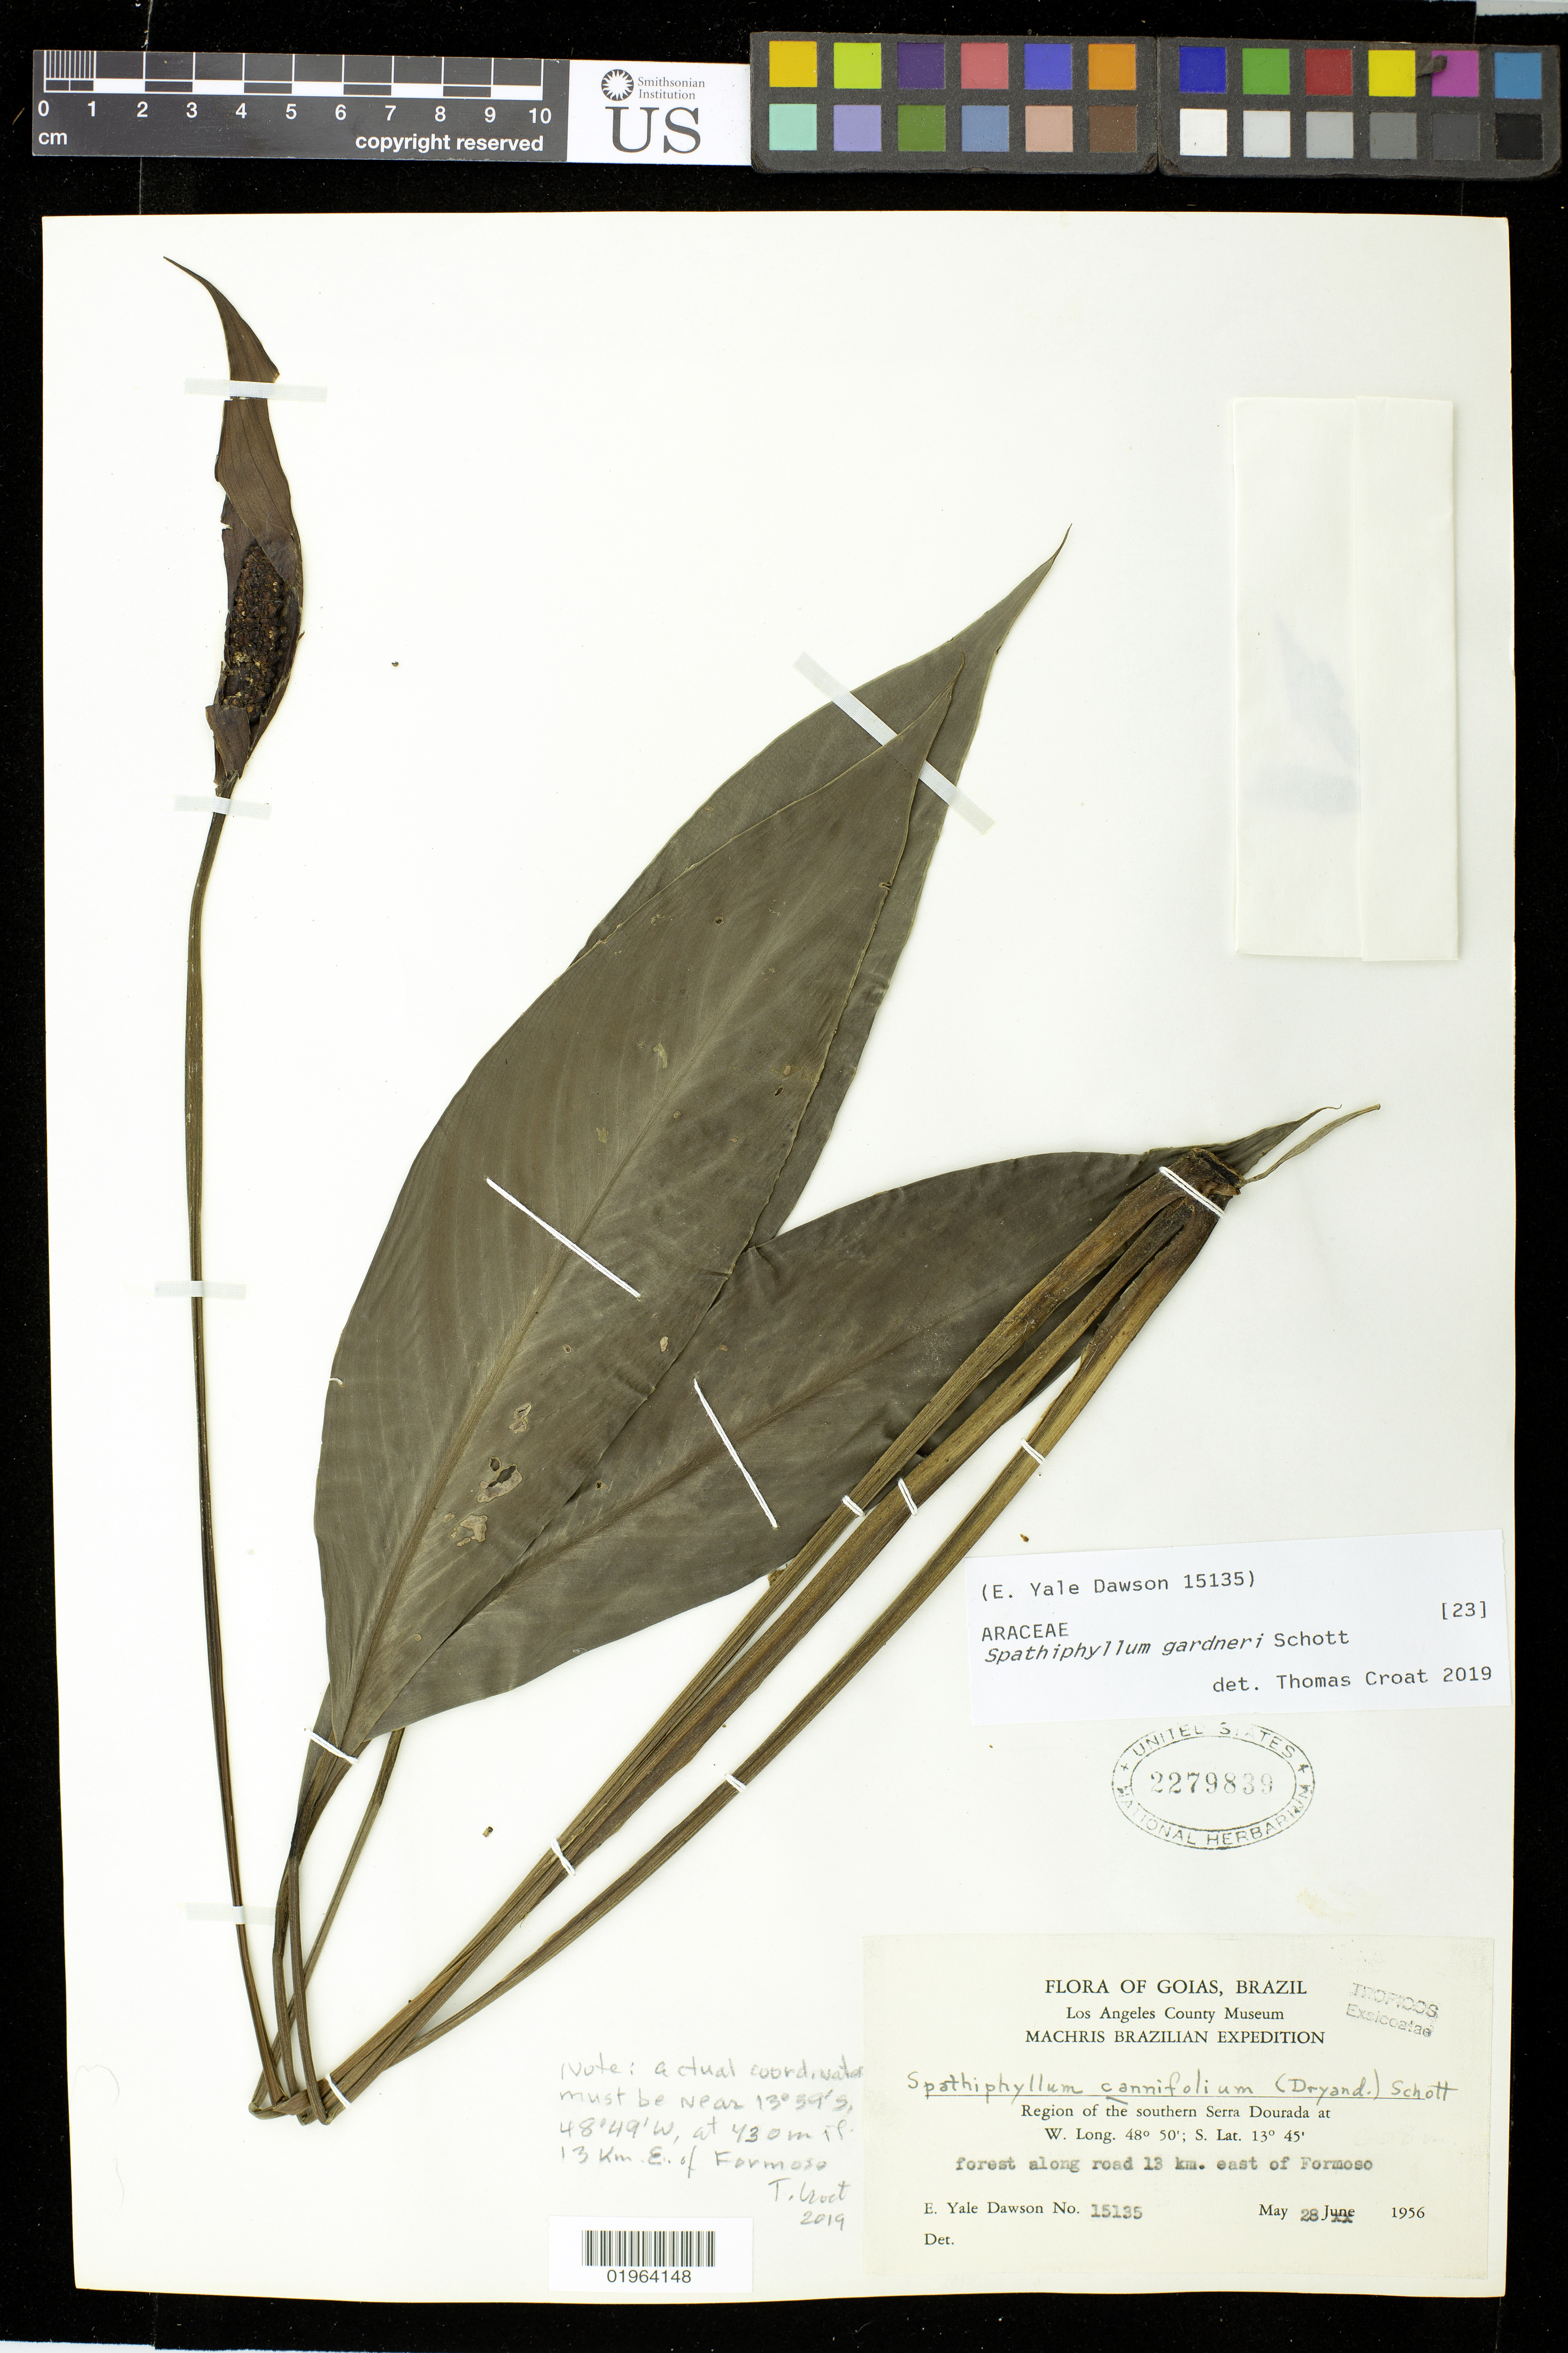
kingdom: Plantae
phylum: Tracheophyta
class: Liliopsida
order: Alismatales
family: Araceae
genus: Spathiphyllum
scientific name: Spathiphyllum gardneri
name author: Schott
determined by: Croat, Thomas B., Missouri Botanical Garden (MO)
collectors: E. Y. Dawson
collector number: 15135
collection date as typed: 28 May 1956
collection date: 1956-05-28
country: Brazil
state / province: Goiás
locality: Serra Dourada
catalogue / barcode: US 2279839